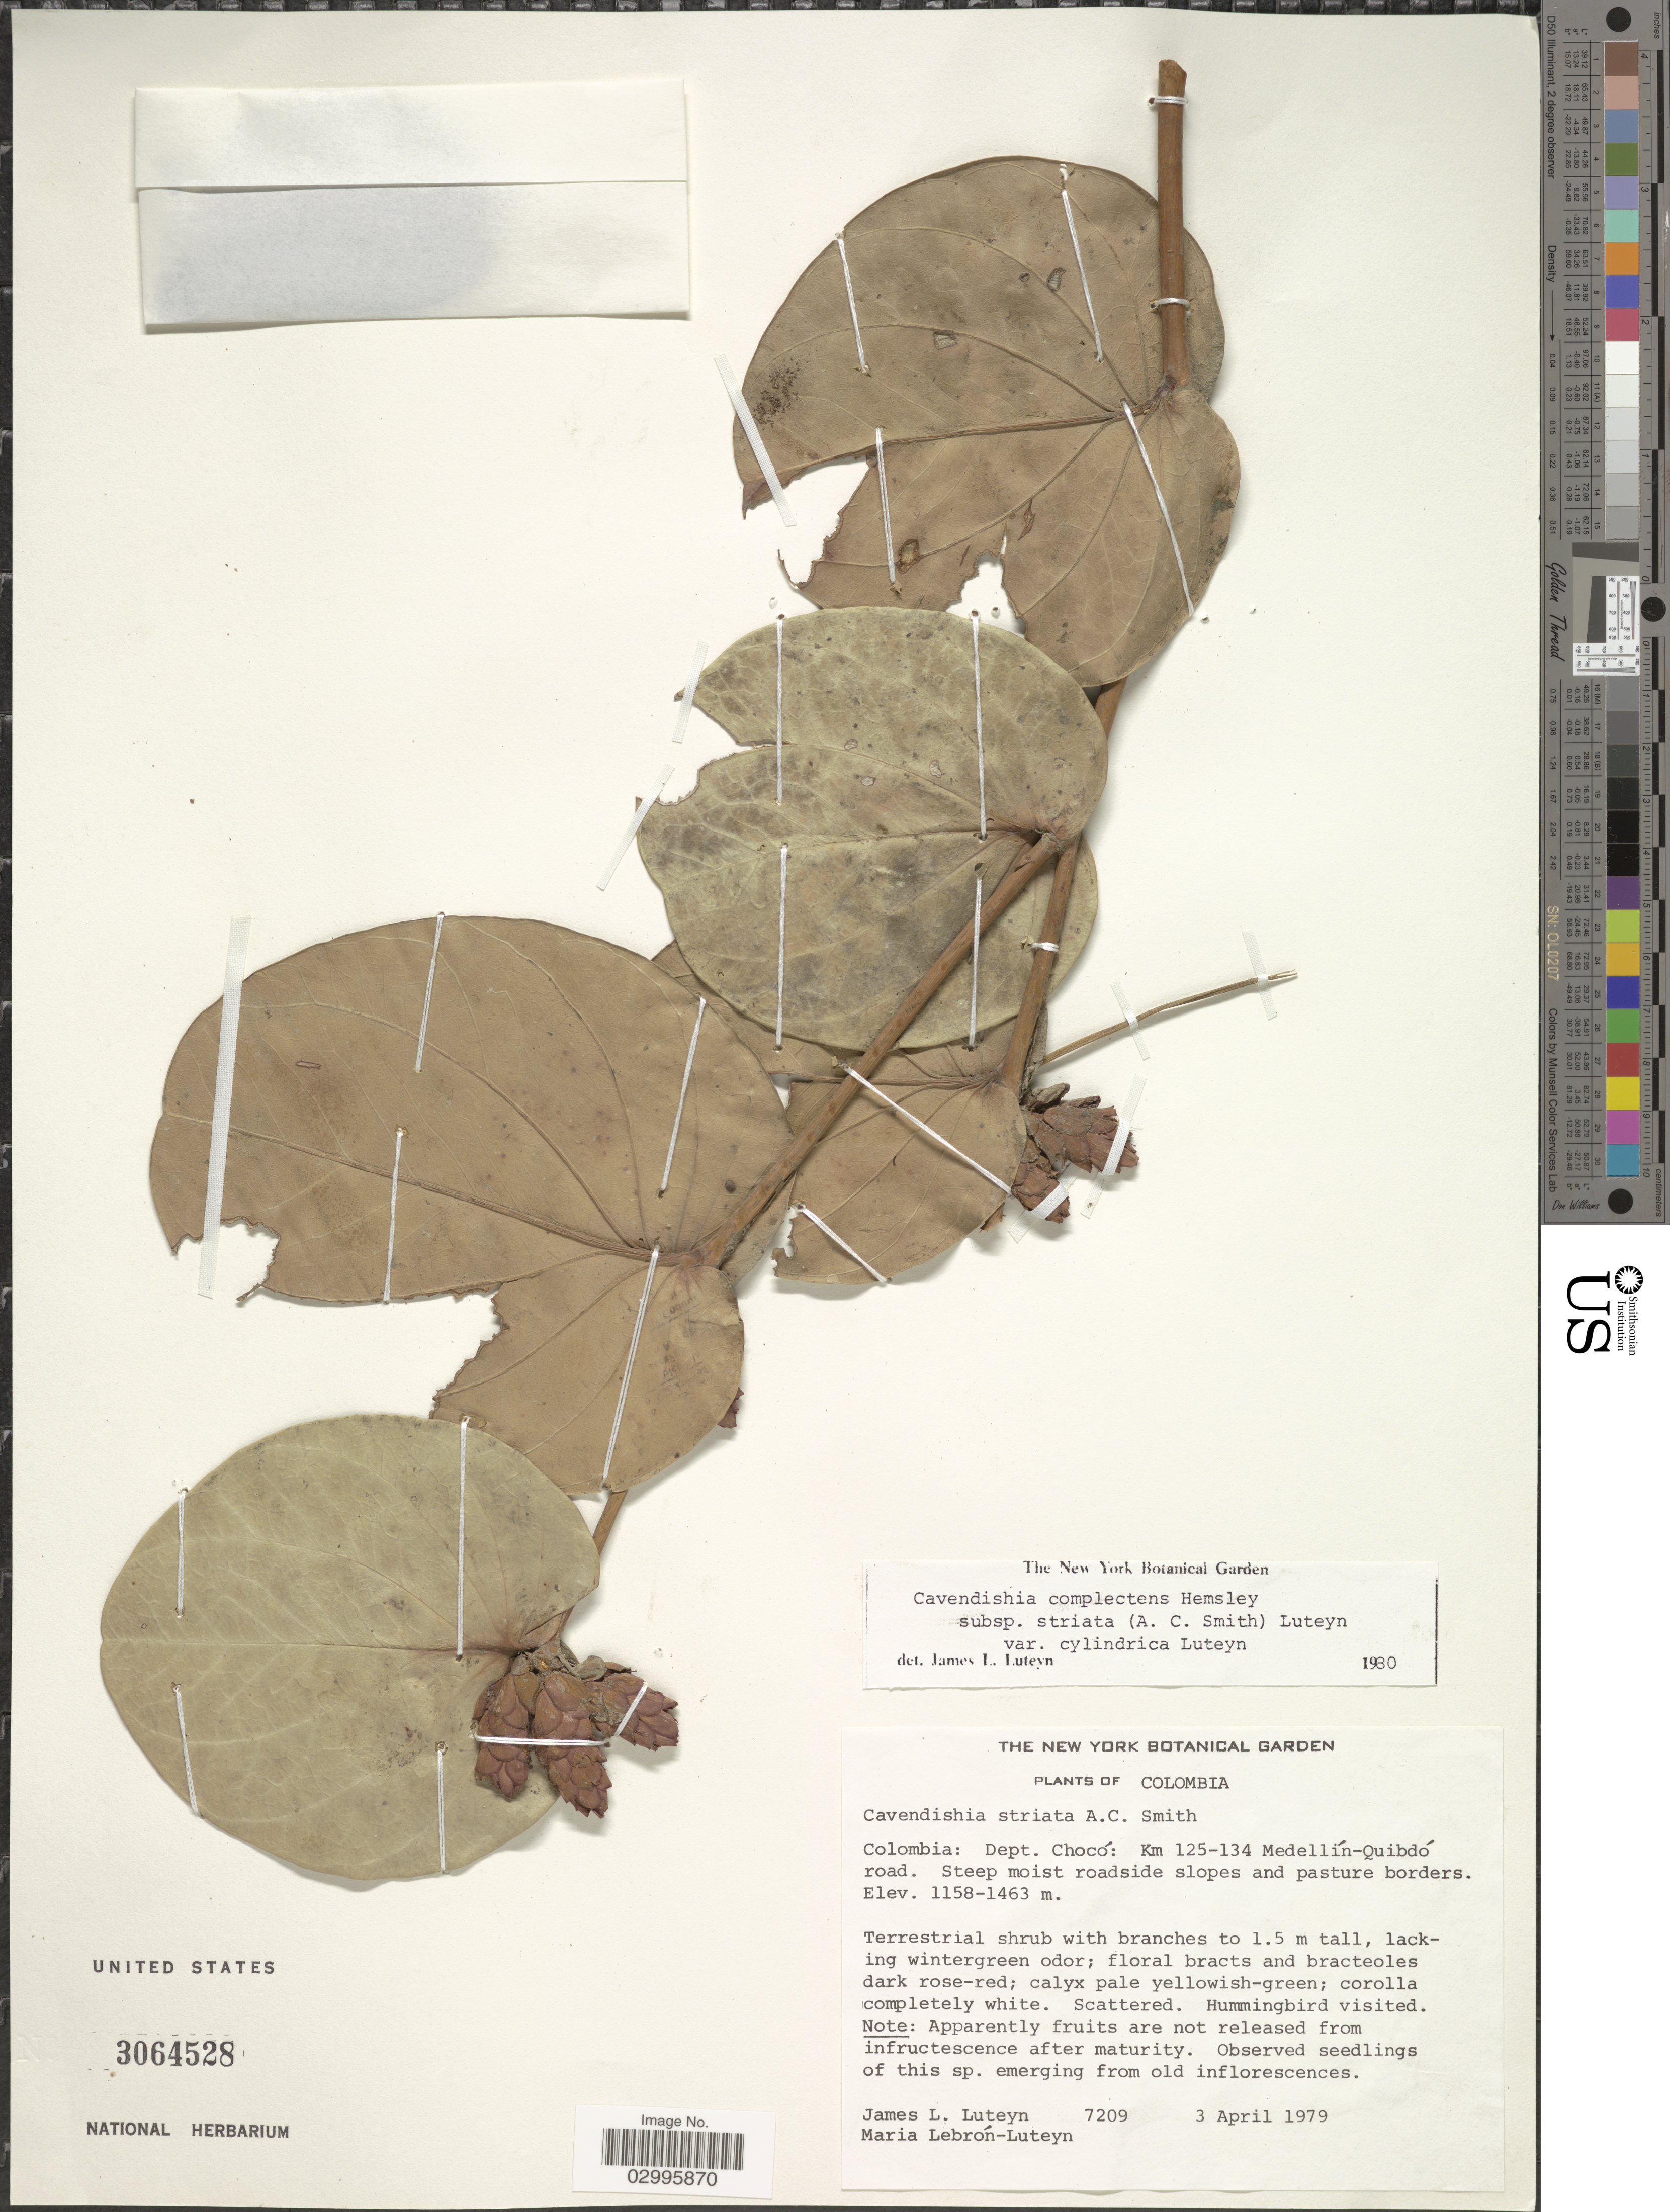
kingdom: Plantae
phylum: Tracheophyta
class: Magnoliopsida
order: Ericales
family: Ericaceae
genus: Cavendishia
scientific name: Cavendishia complectens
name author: Hemsl.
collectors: J. Luteyn & M. L. Lebrón-Luteyn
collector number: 7209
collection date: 1979-04-03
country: Colombia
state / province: Chocó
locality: Dept. Chocó: Km 125-134 Medellín-Quibdó road.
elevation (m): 1158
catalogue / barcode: US 3064528